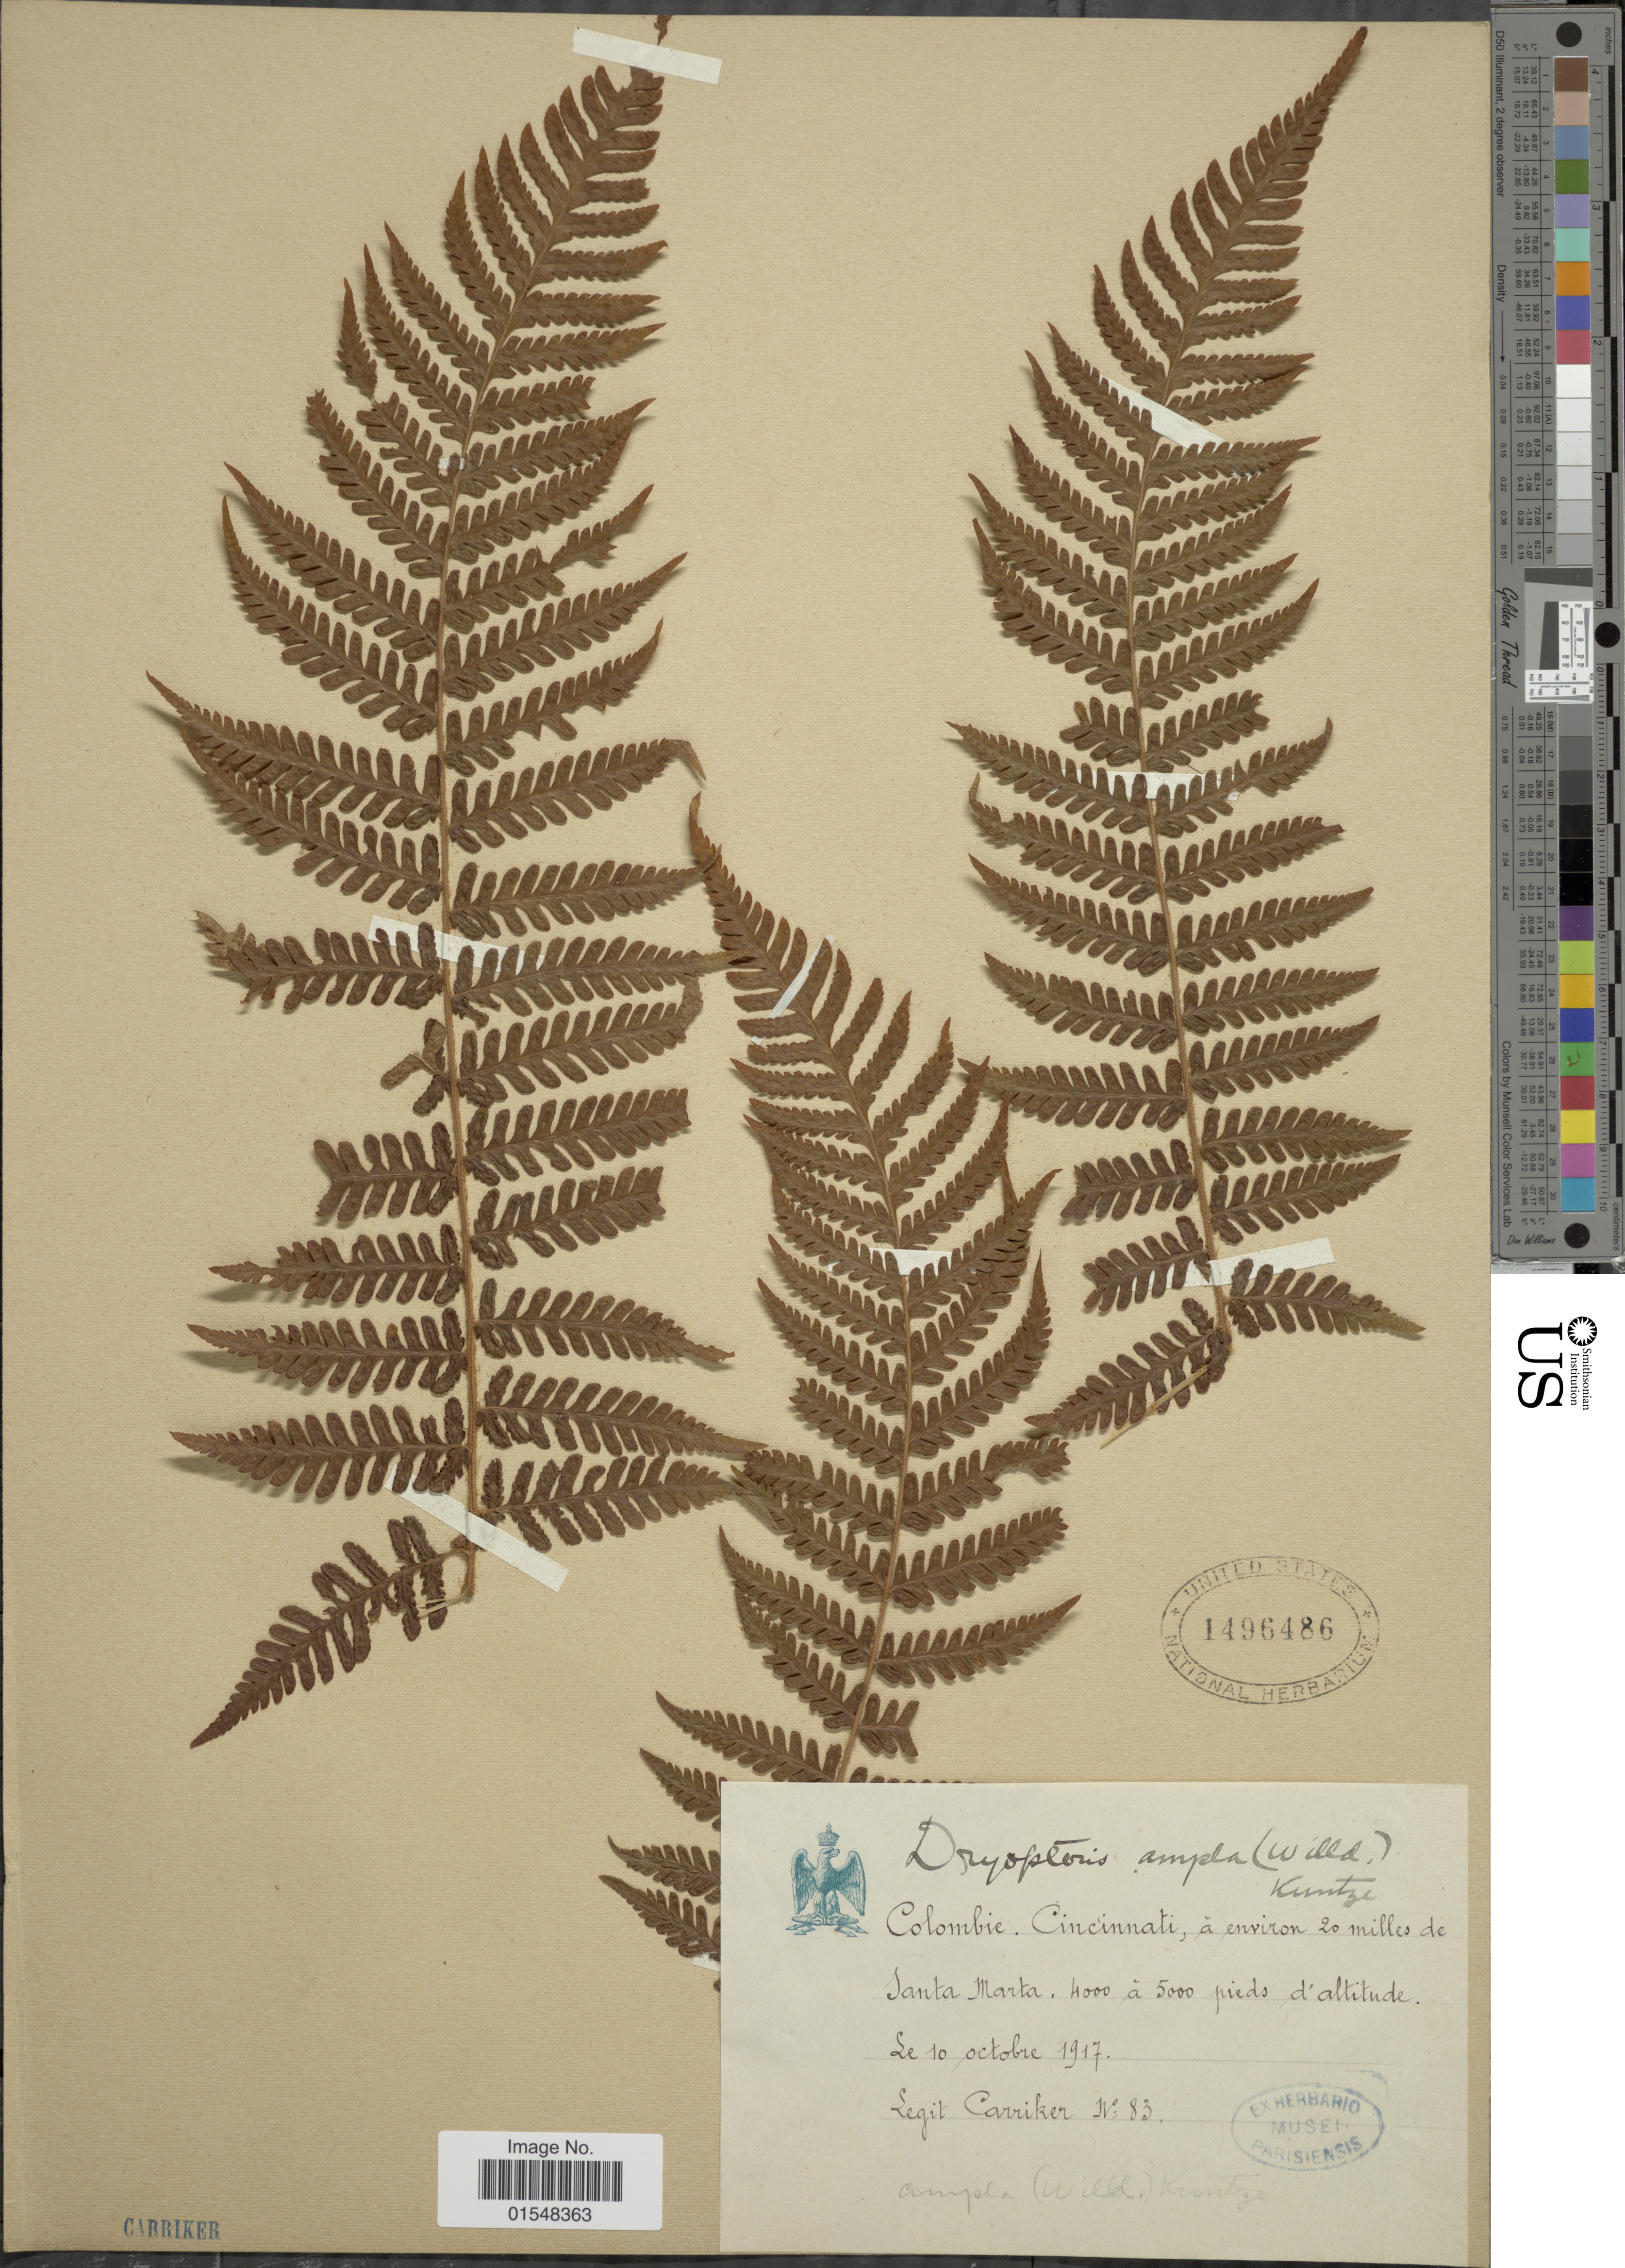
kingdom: Plantae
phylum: Tracheophyta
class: Polypodiopsida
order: Polypodiales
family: Dryopteridaceae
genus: Ctenitis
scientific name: Ctenitis sloanei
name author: (Poepp. ex Spreng.) C.V. Morton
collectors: Carriker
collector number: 83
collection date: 1917-10-10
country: Colombia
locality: Cincinnati, á environ 20 milles de Santa Marta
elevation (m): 122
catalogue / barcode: US 1496486